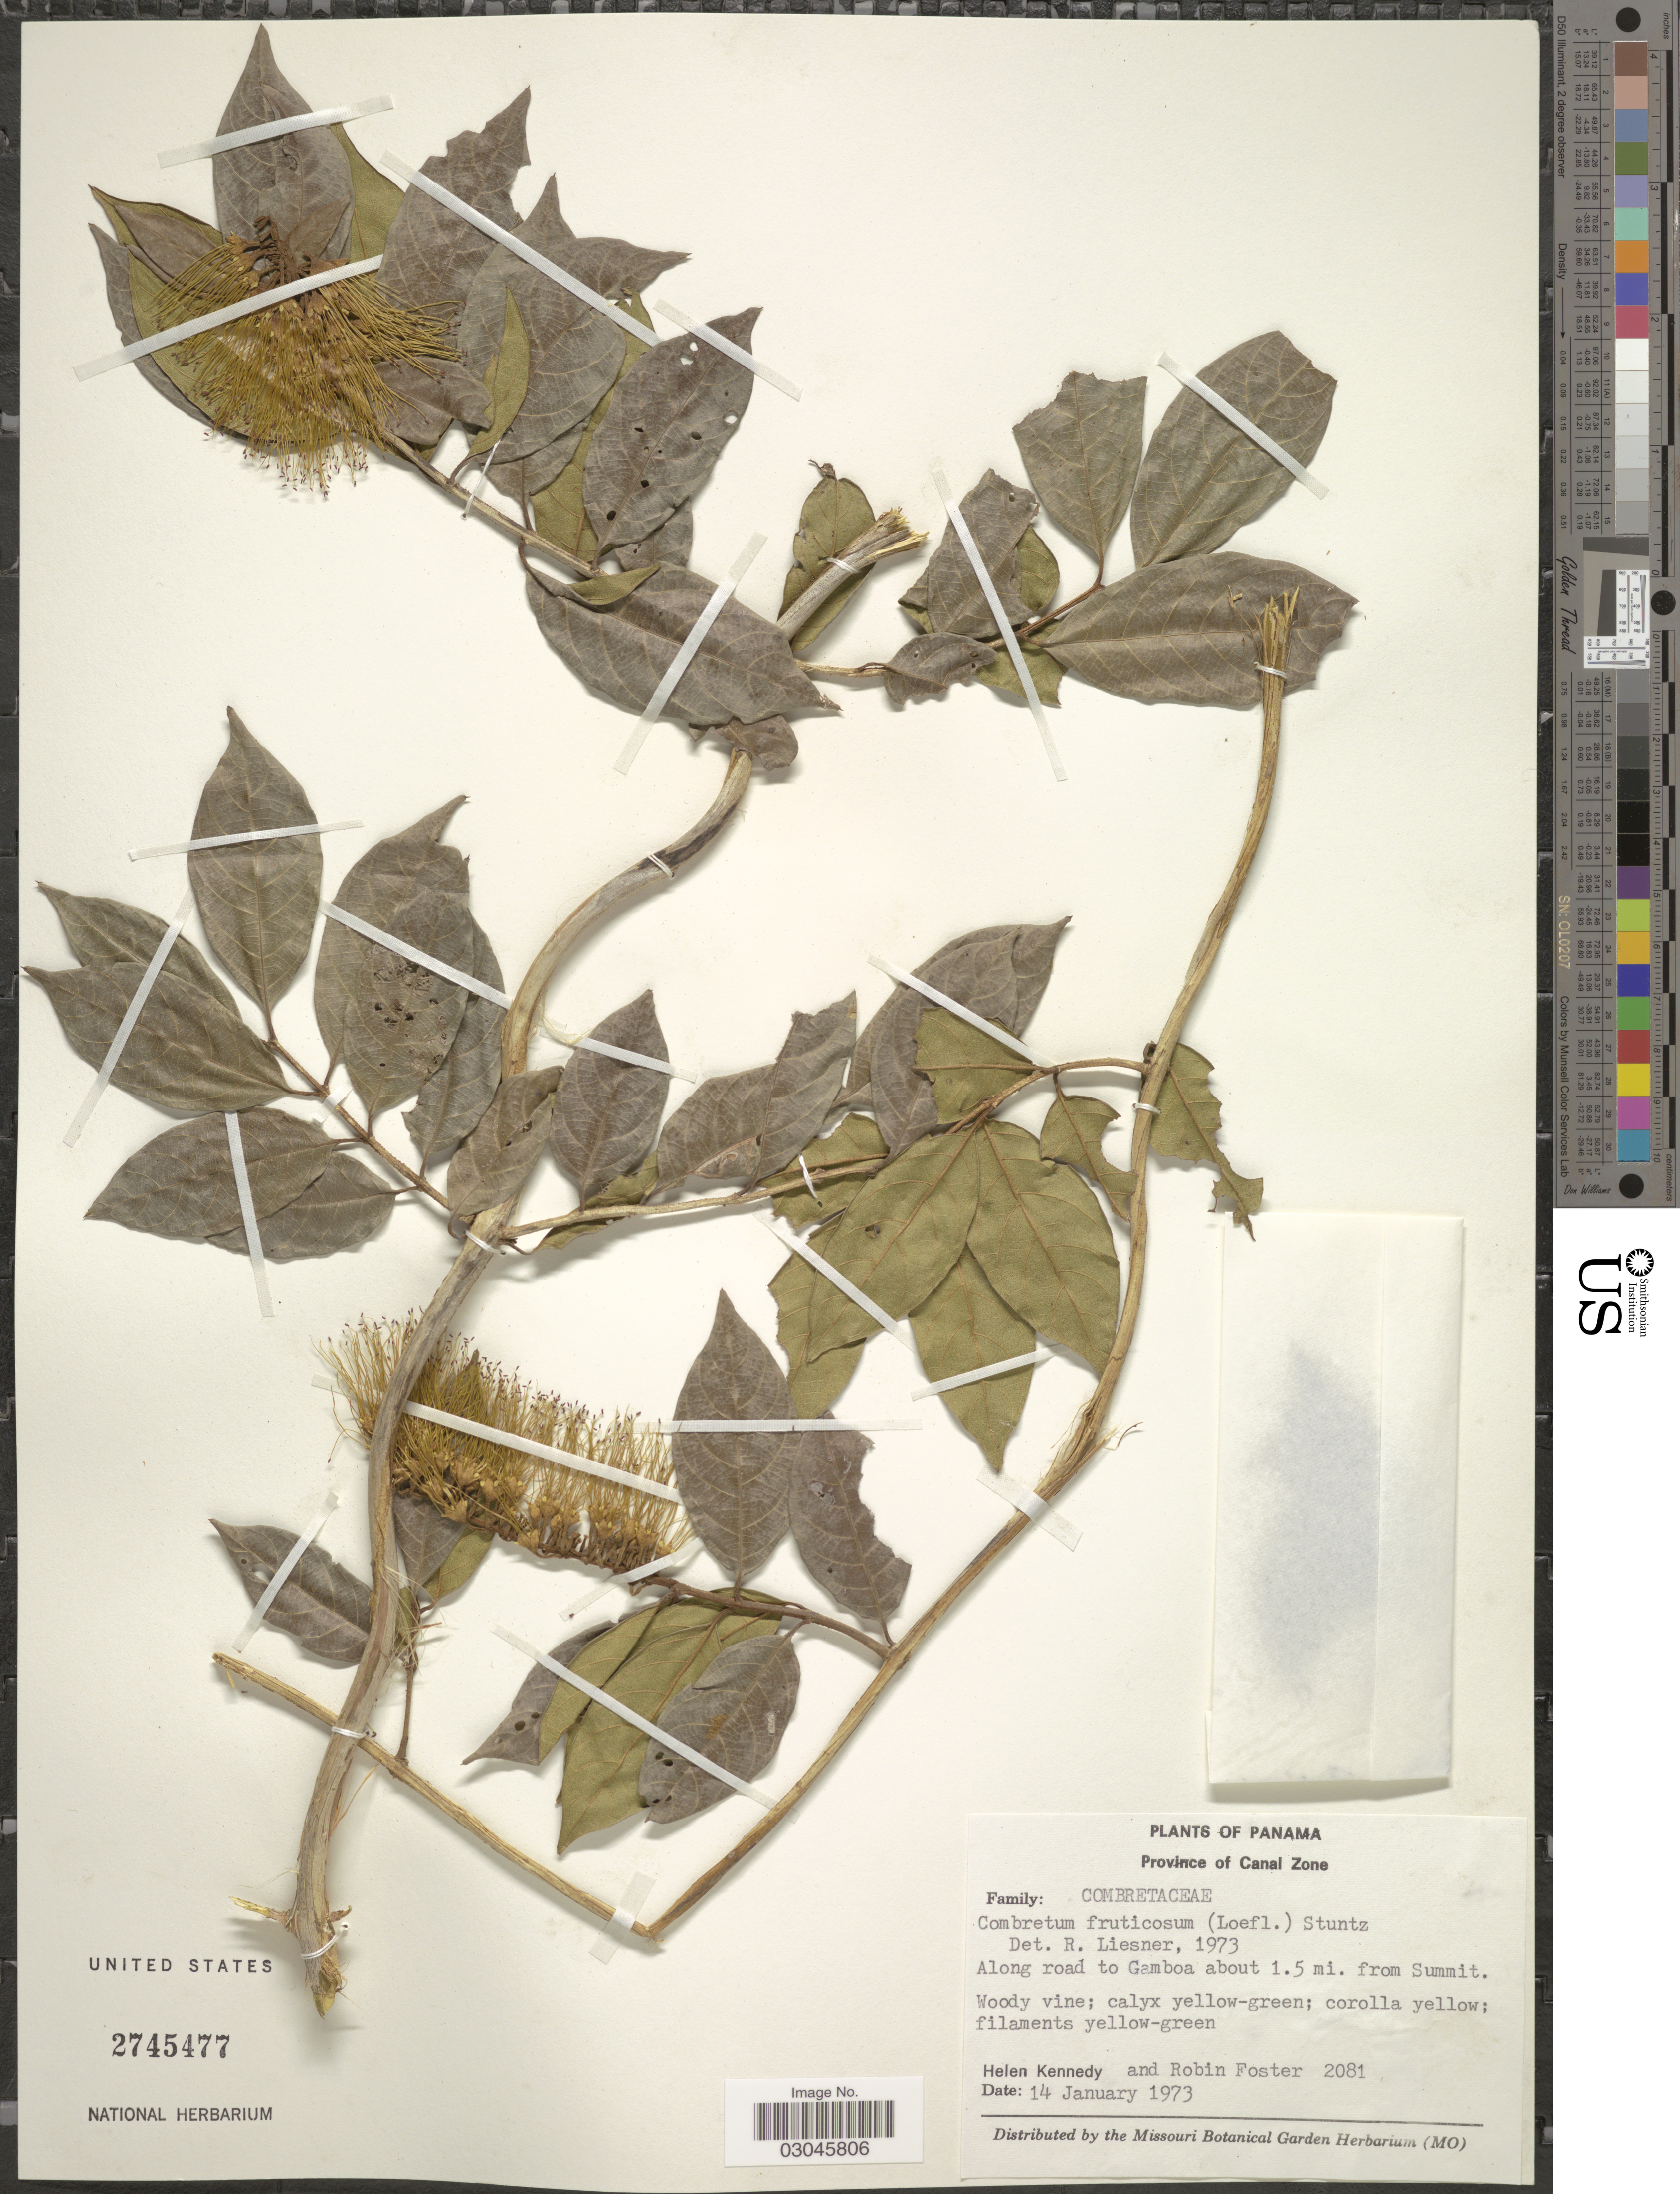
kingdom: Plantae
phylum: Tracheophyta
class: Magnoliopsida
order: Myrtales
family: Combretaceae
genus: Combretum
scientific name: Combretum fruticosum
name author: (Loefl.) Stuntz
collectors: H. Kennedy & R. B. Foster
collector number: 2081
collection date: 1973-01-14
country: Panama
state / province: Colón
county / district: Canal Zone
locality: Province of Canal Zone. Along road to Gamboa about 1.5 mi. from Summit.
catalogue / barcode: US 2745477